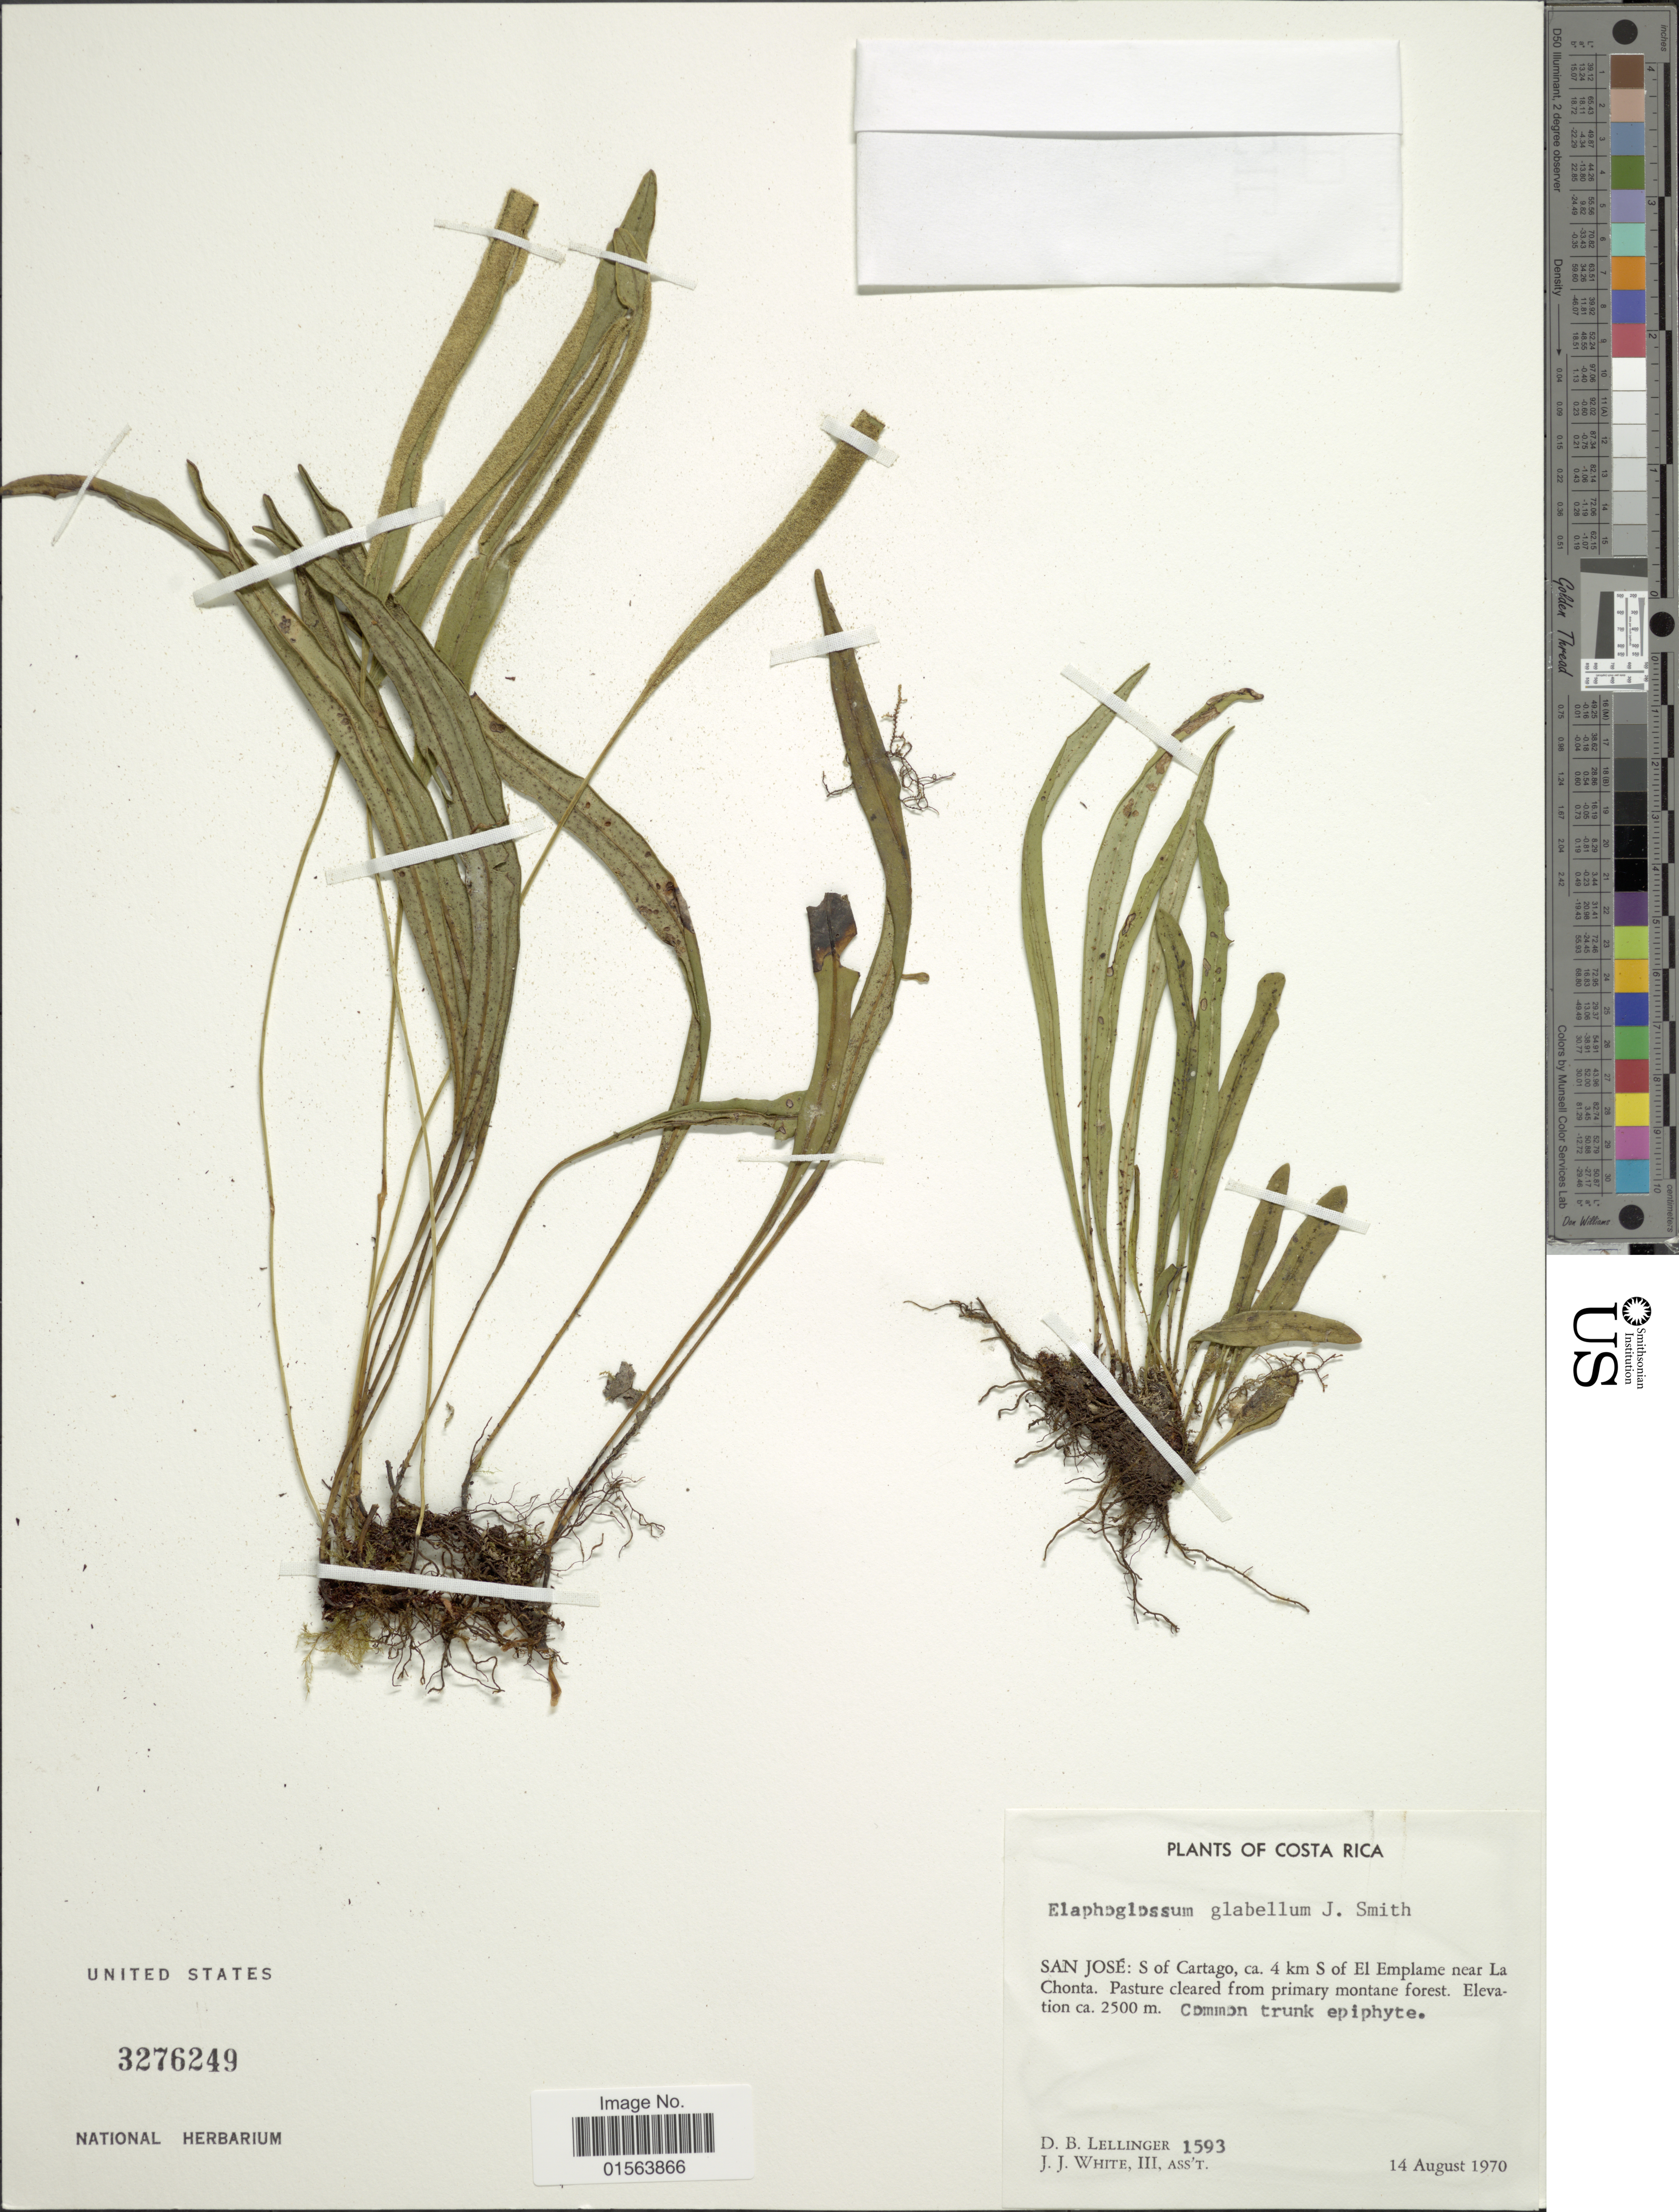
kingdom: Plantae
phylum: Tracheophyta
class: Polypodiopsida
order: Polypodiales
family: Dryopteridaceae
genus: Elaphoglossum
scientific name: Elaphoglossum glabellum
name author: J. Sm.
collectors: D. B. Lellinger & J. J. White III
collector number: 1593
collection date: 1970-08-14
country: Costa Rica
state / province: San José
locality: San Jose: S of Cartago, ca 4 km S of El Empalme near La Chonta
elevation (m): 2500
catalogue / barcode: US 3276249